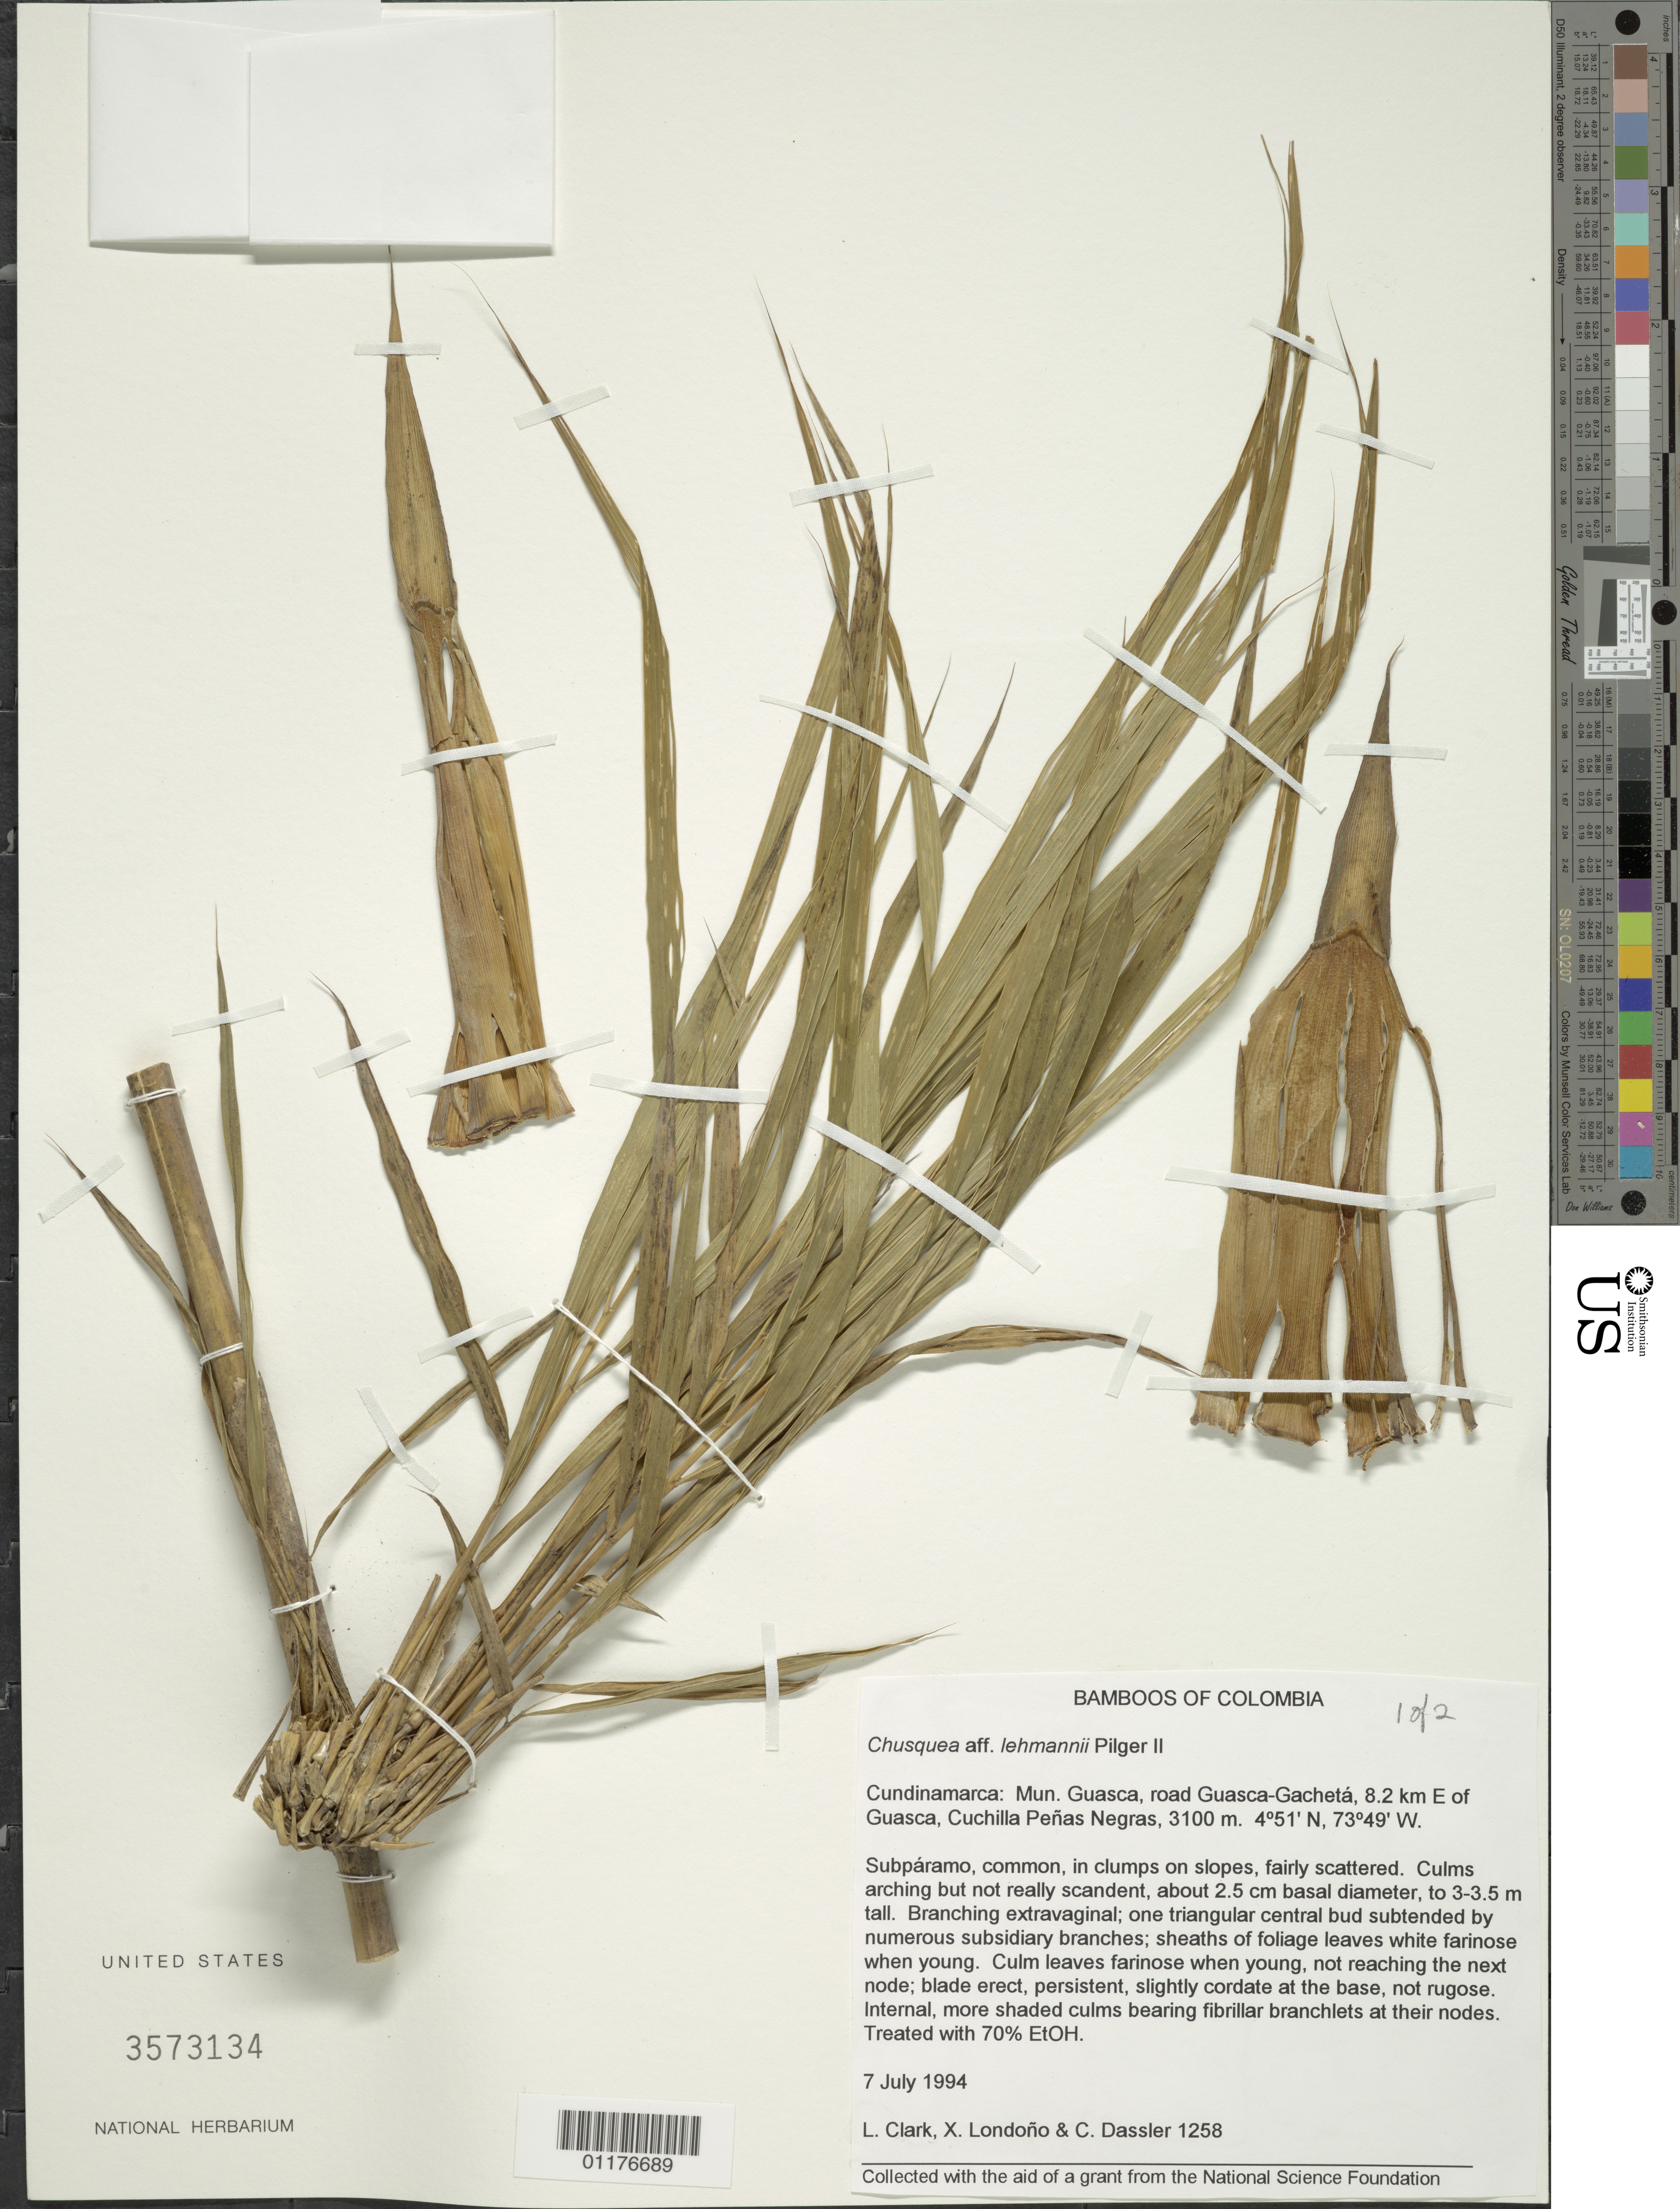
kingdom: Plantae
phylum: Tracheophyta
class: Liliopsida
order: Poales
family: Poaceae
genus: Chusquea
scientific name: Chusquea lehmannii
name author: Pilg.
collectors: L. G. Clark, X. Londoño & C. Dassler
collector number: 1258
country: Colombia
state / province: Cundinamarca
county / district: Guasca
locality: Road Guasca-Gacheta, E of Guasca, Cuchilla Penas Negras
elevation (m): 3100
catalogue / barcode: US 3573134